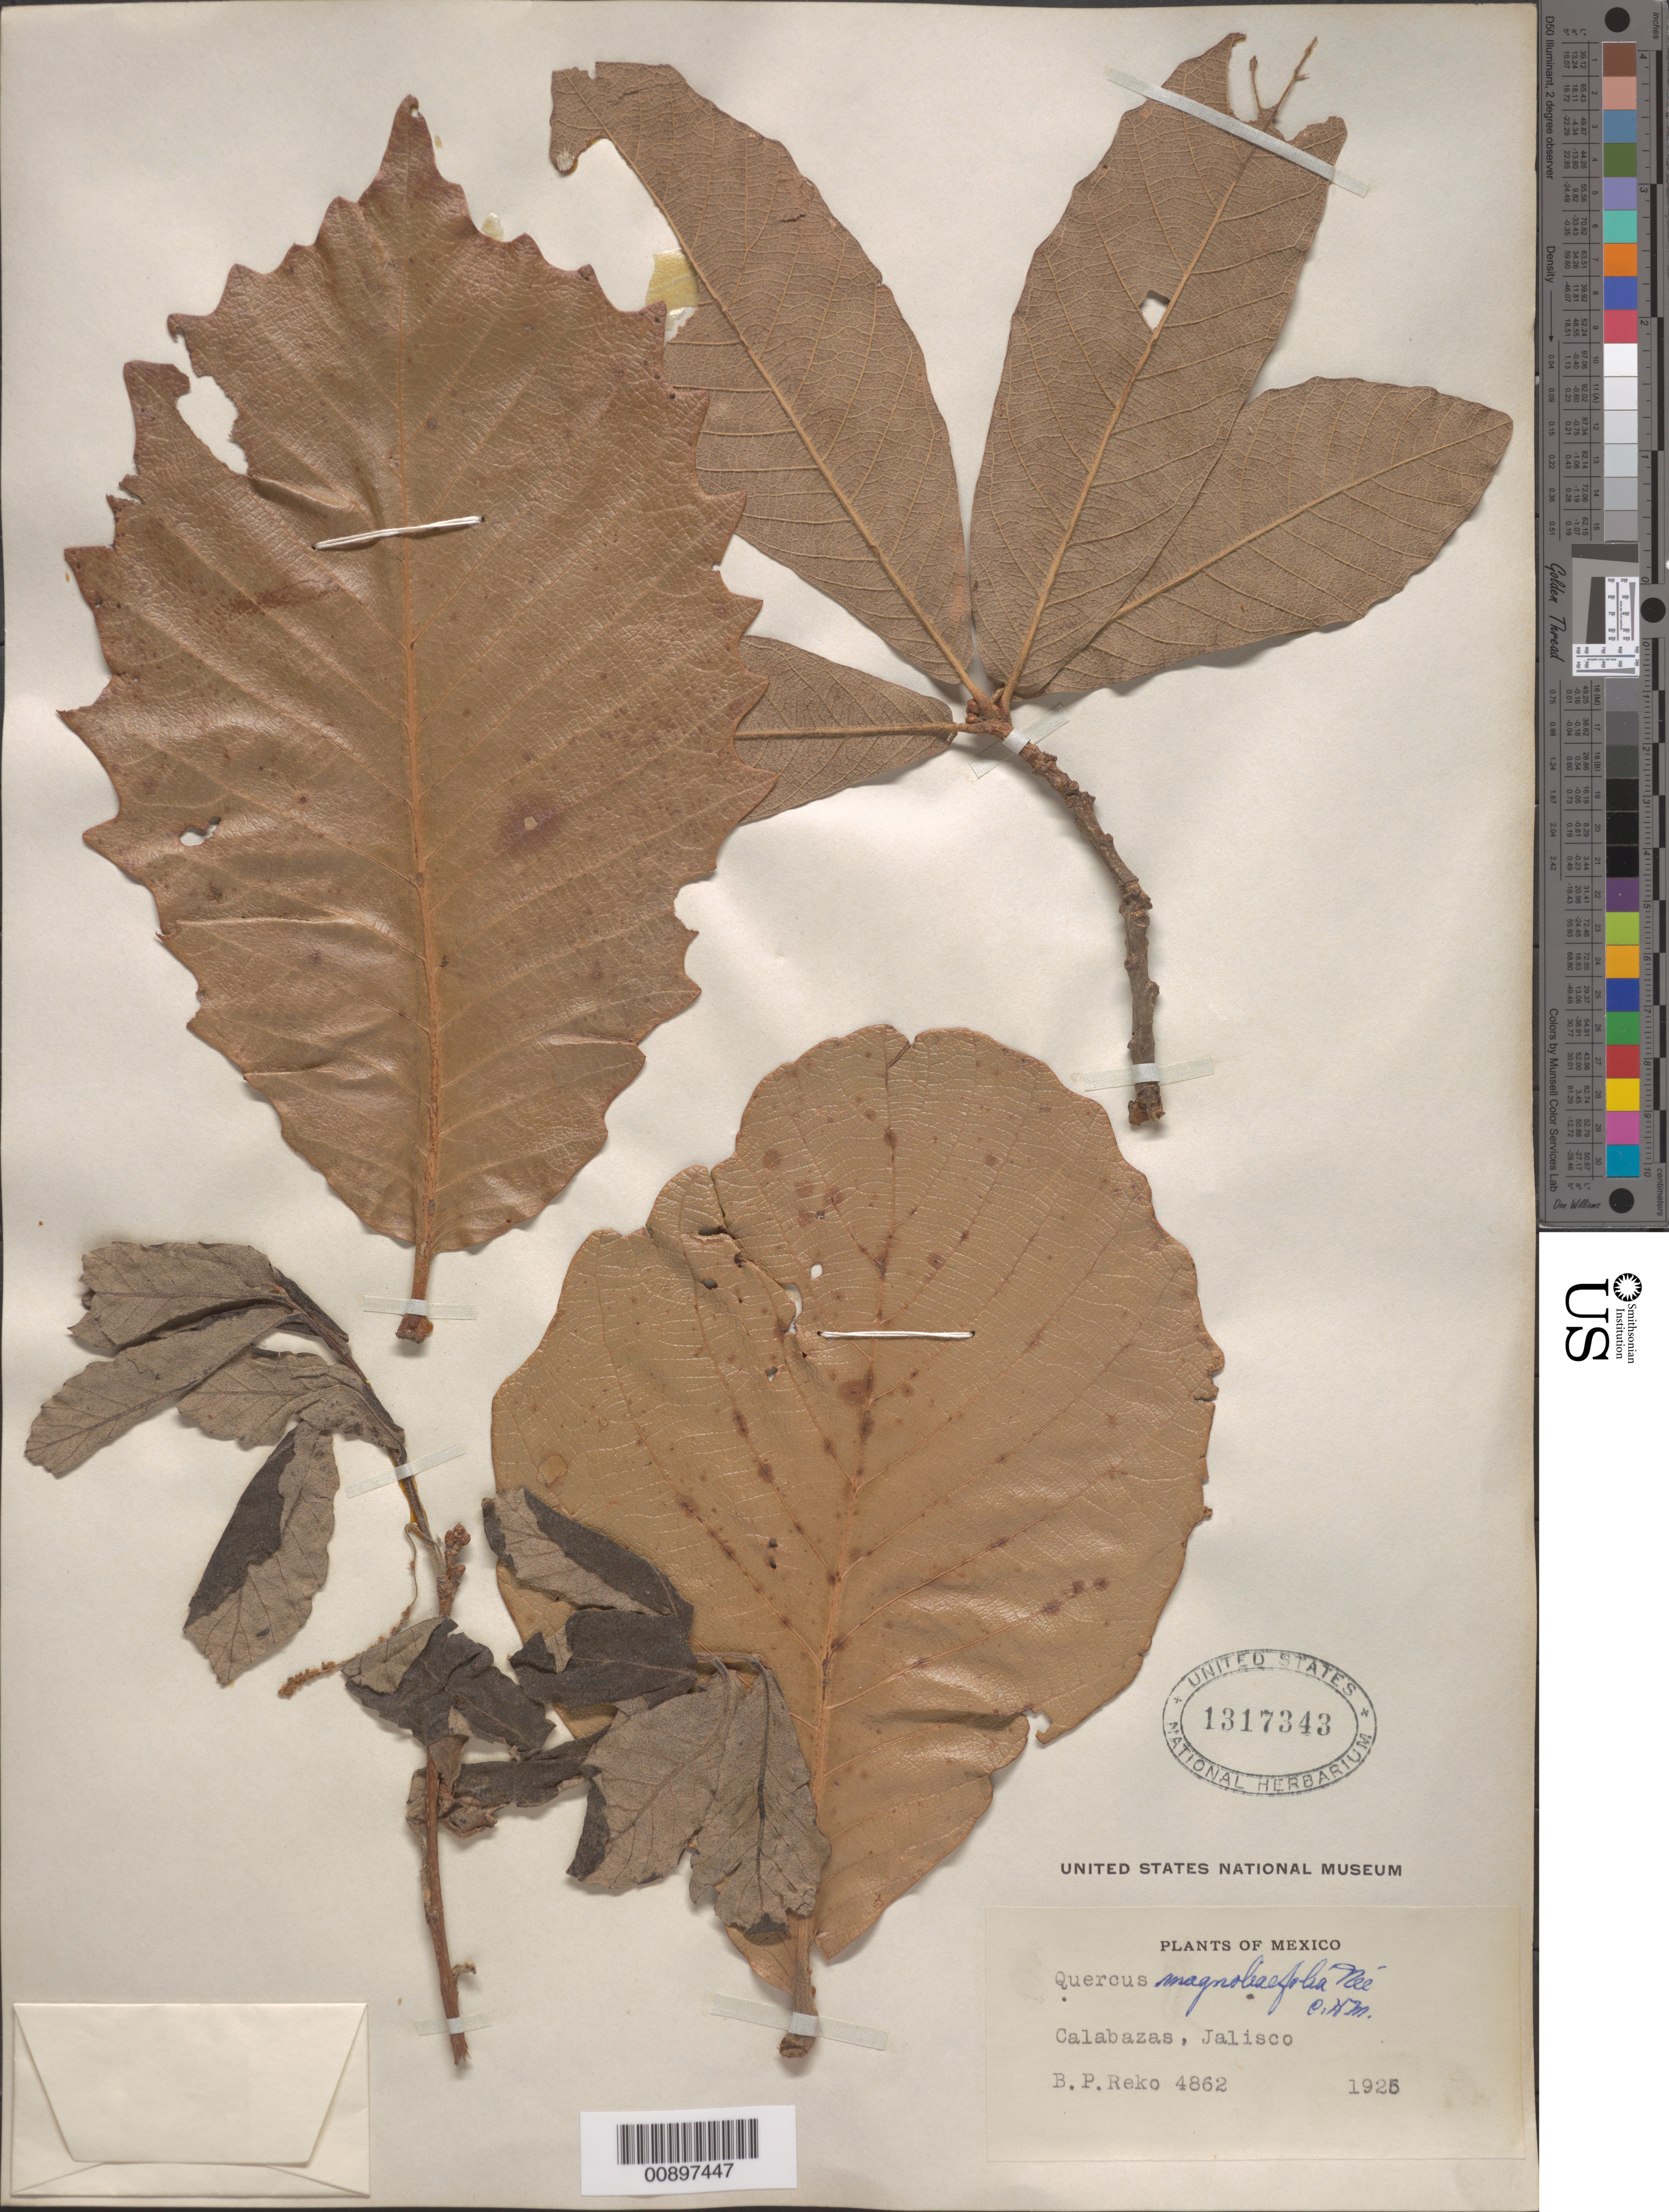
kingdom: Plantae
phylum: Tracheophyta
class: Magnoliopsida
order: Fagales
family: Fagaceae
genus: Quercus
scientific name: Quercus magnoliifolia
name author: Née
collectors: B. P. Reko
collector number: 4862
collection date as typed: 1925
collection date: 1925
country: Mexico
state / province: Jalisco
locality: Calabazas, Jalisco.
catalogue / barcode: US 1317343